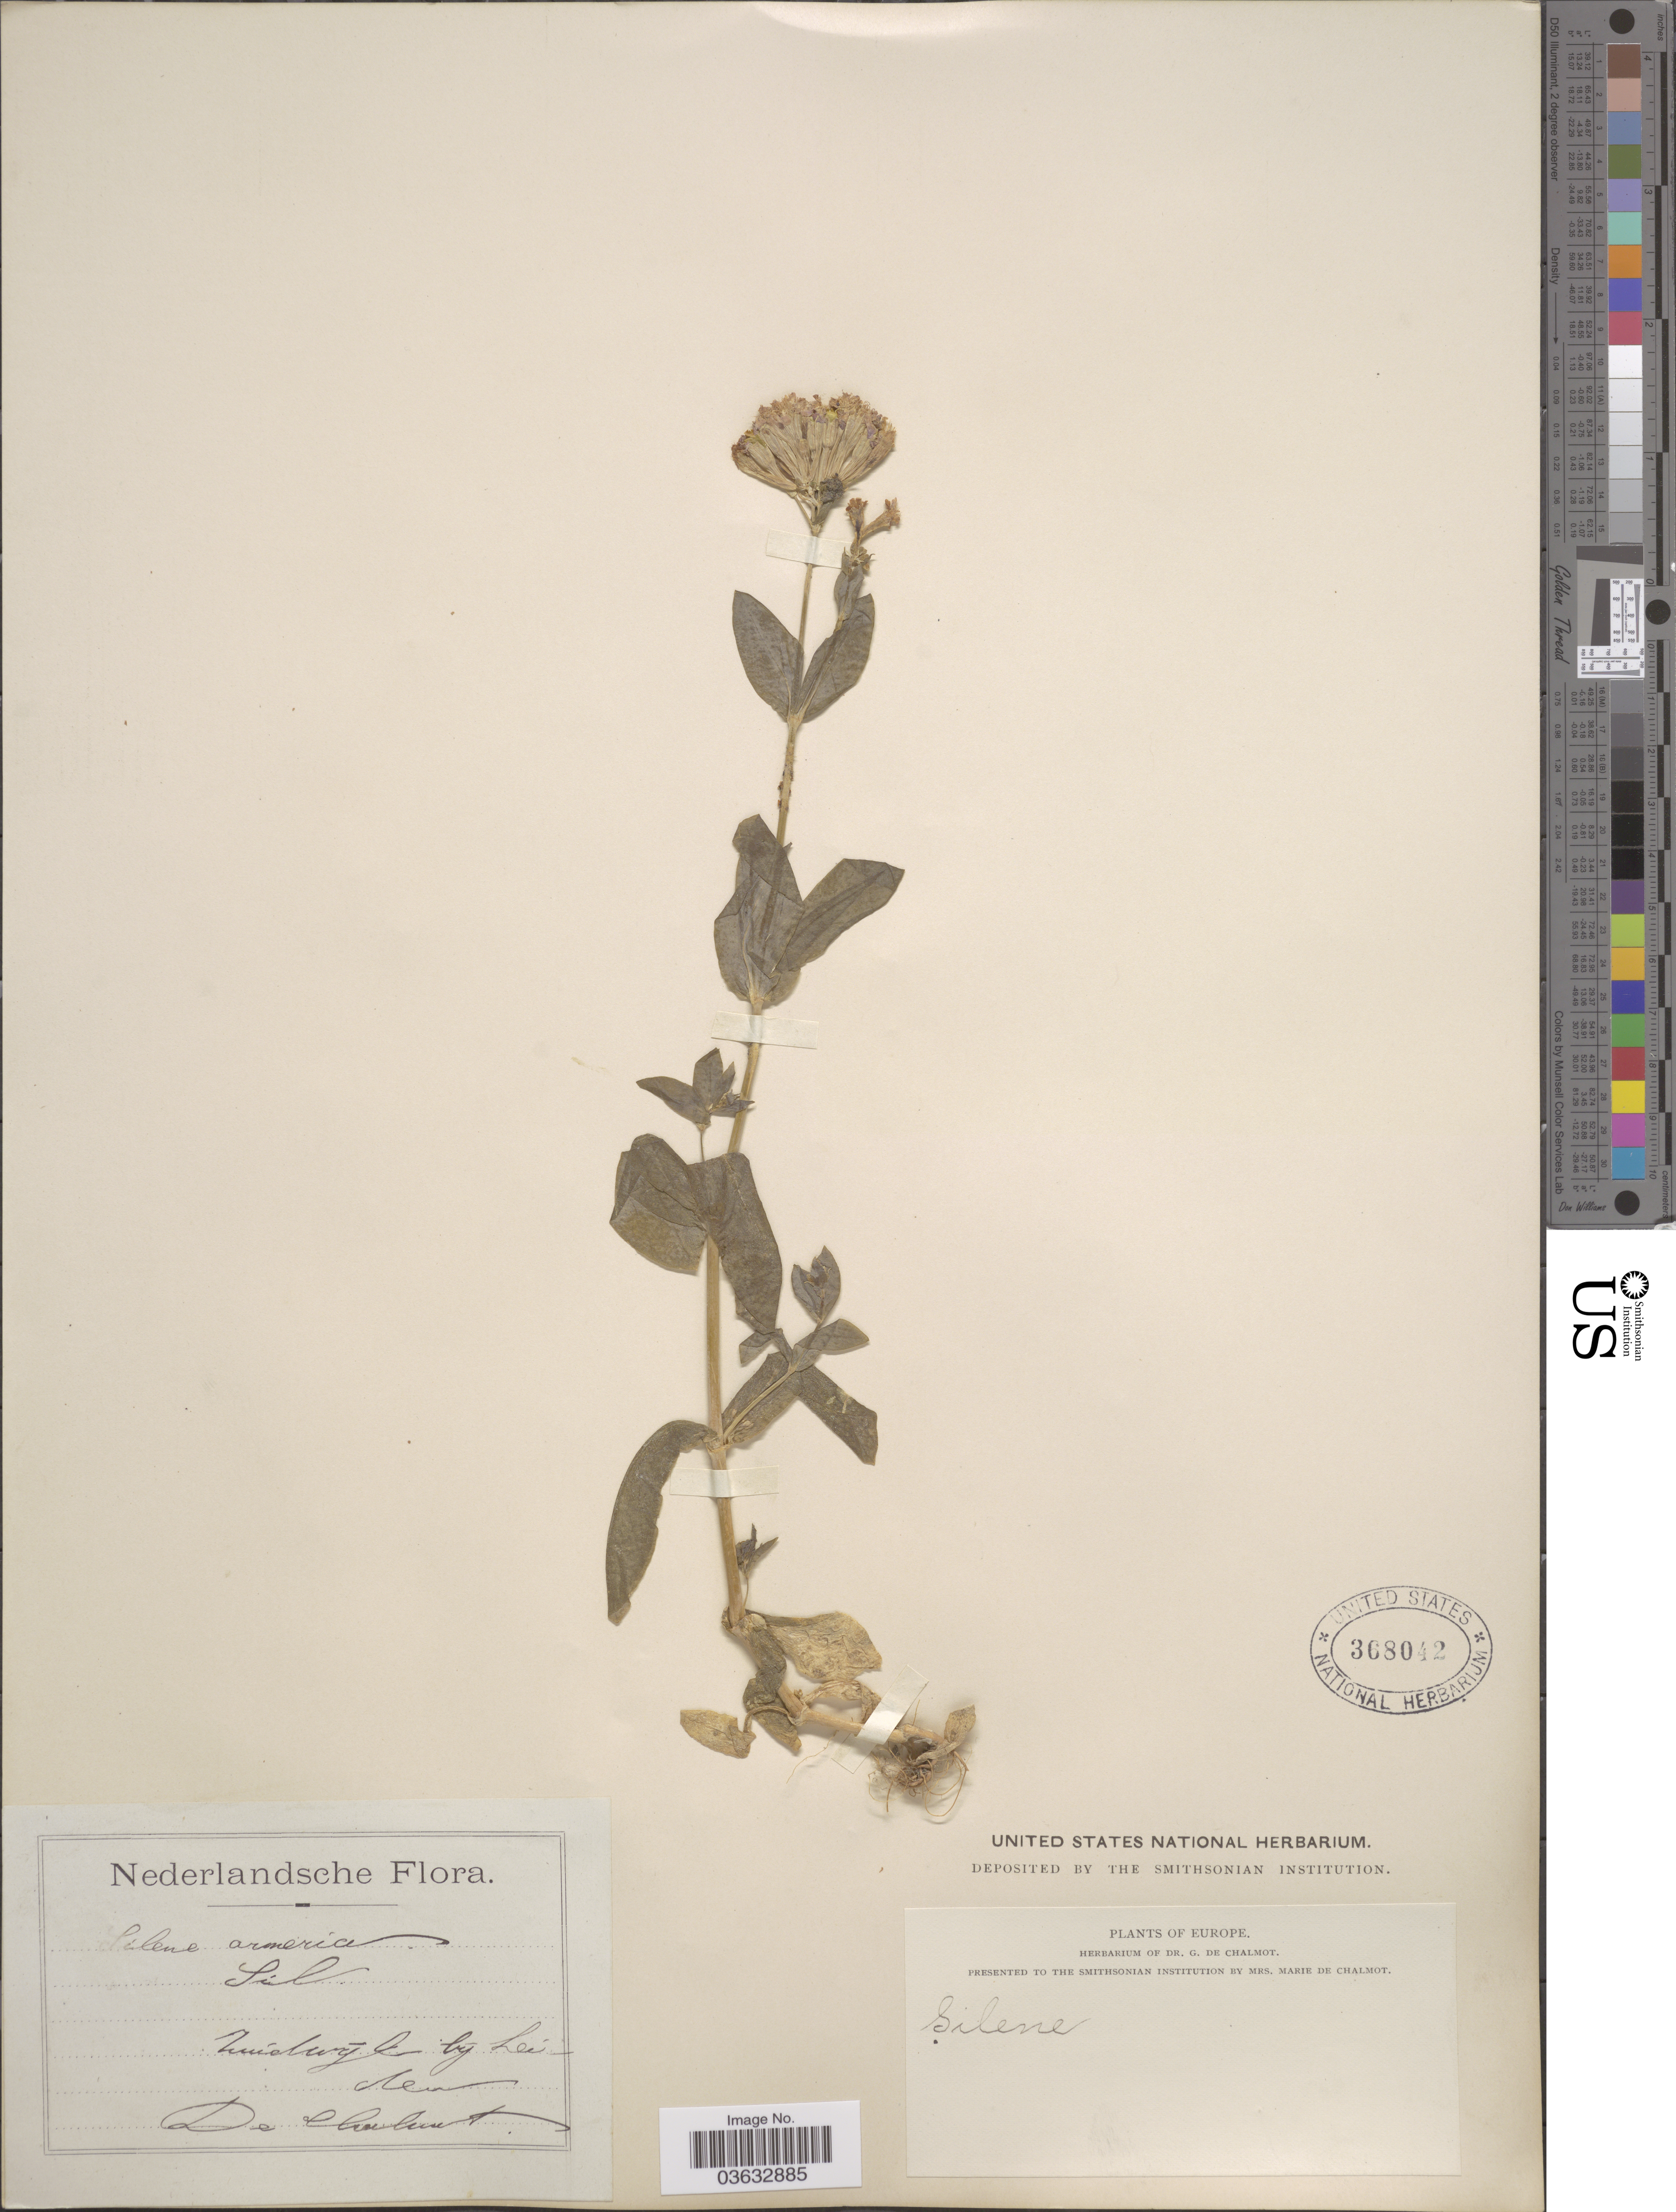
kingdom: Plantae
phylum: Tracheophyta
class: Magnoliopsida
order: Caryophyllales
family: Caryophyllaceae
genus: Atocion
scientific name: Atocion armeria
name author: (L.) Raf.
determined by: U.S. National Herbarium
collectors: G. de Chalmot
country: Netherlands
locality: Nederlandsche. Zuidwijk bij Leiden.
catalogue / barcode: US 368042